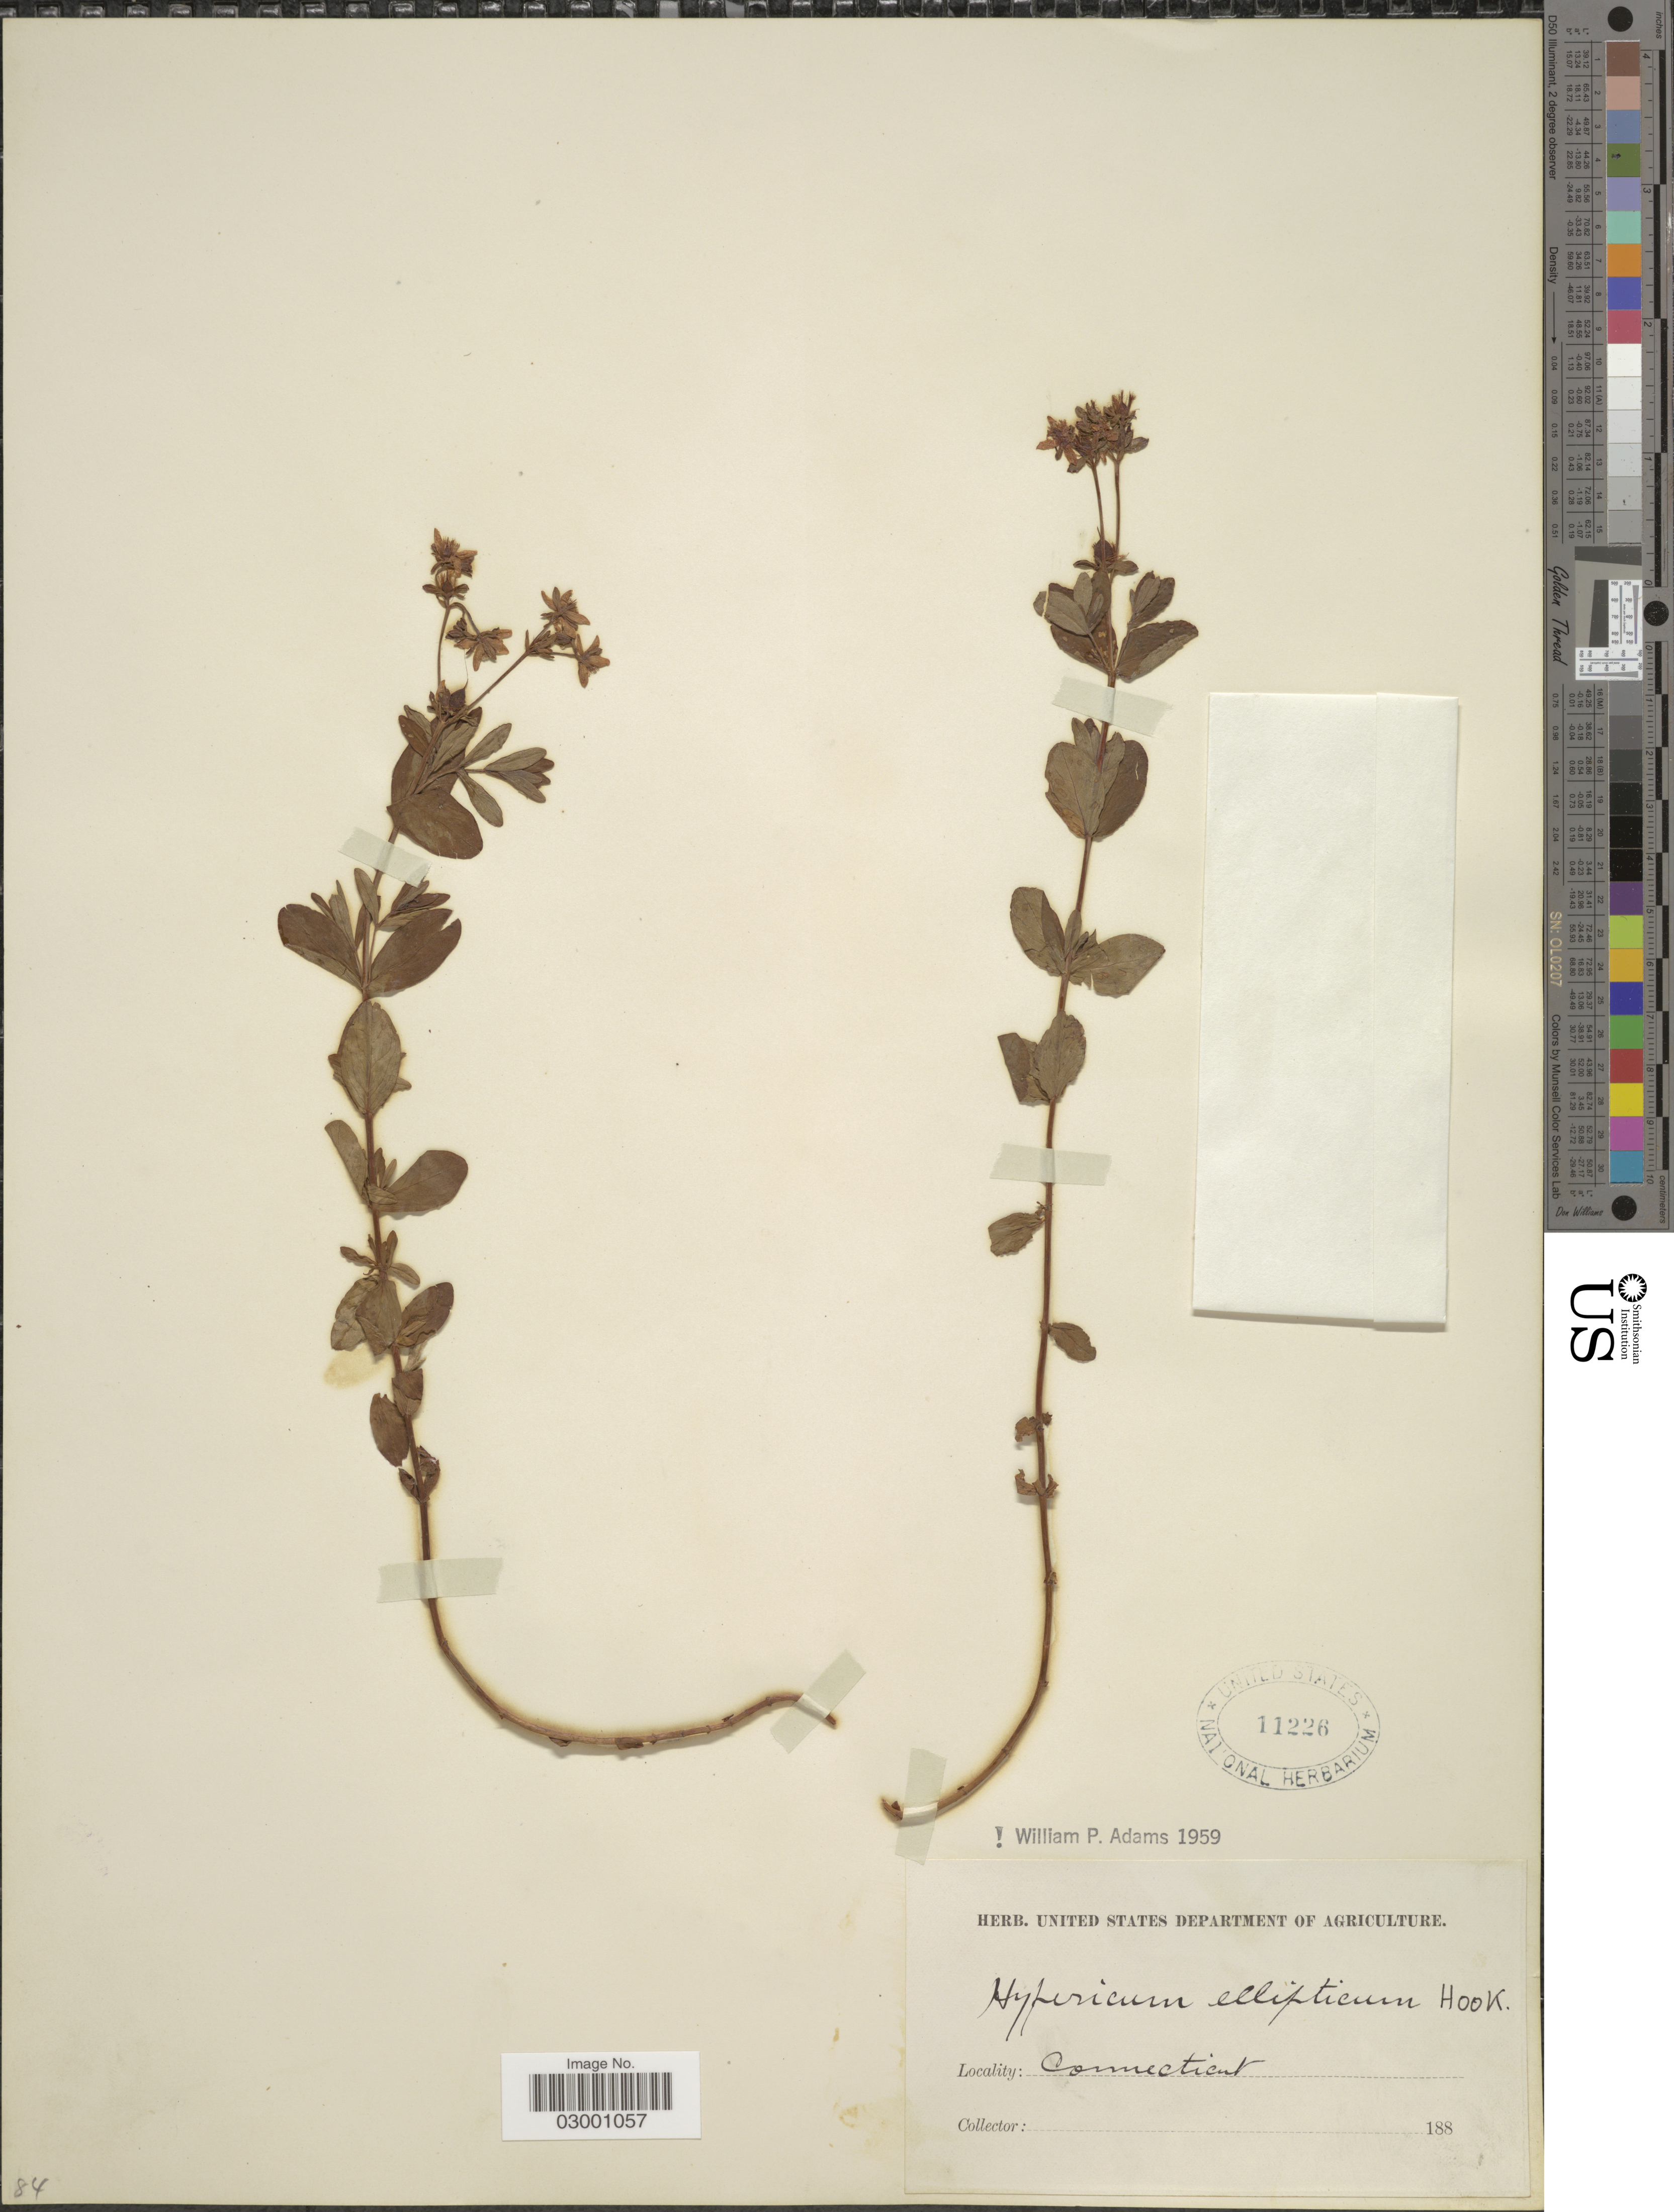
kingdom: Plantae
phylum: Tracheophyta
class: Magnoliopsida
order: Malpighiales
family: Hypericaceae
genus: Hypericum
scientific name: Hypericum ellipticum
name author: Hook.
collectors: Facchini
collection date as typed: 188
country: United States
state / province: Connecticut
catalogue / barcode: US 11226